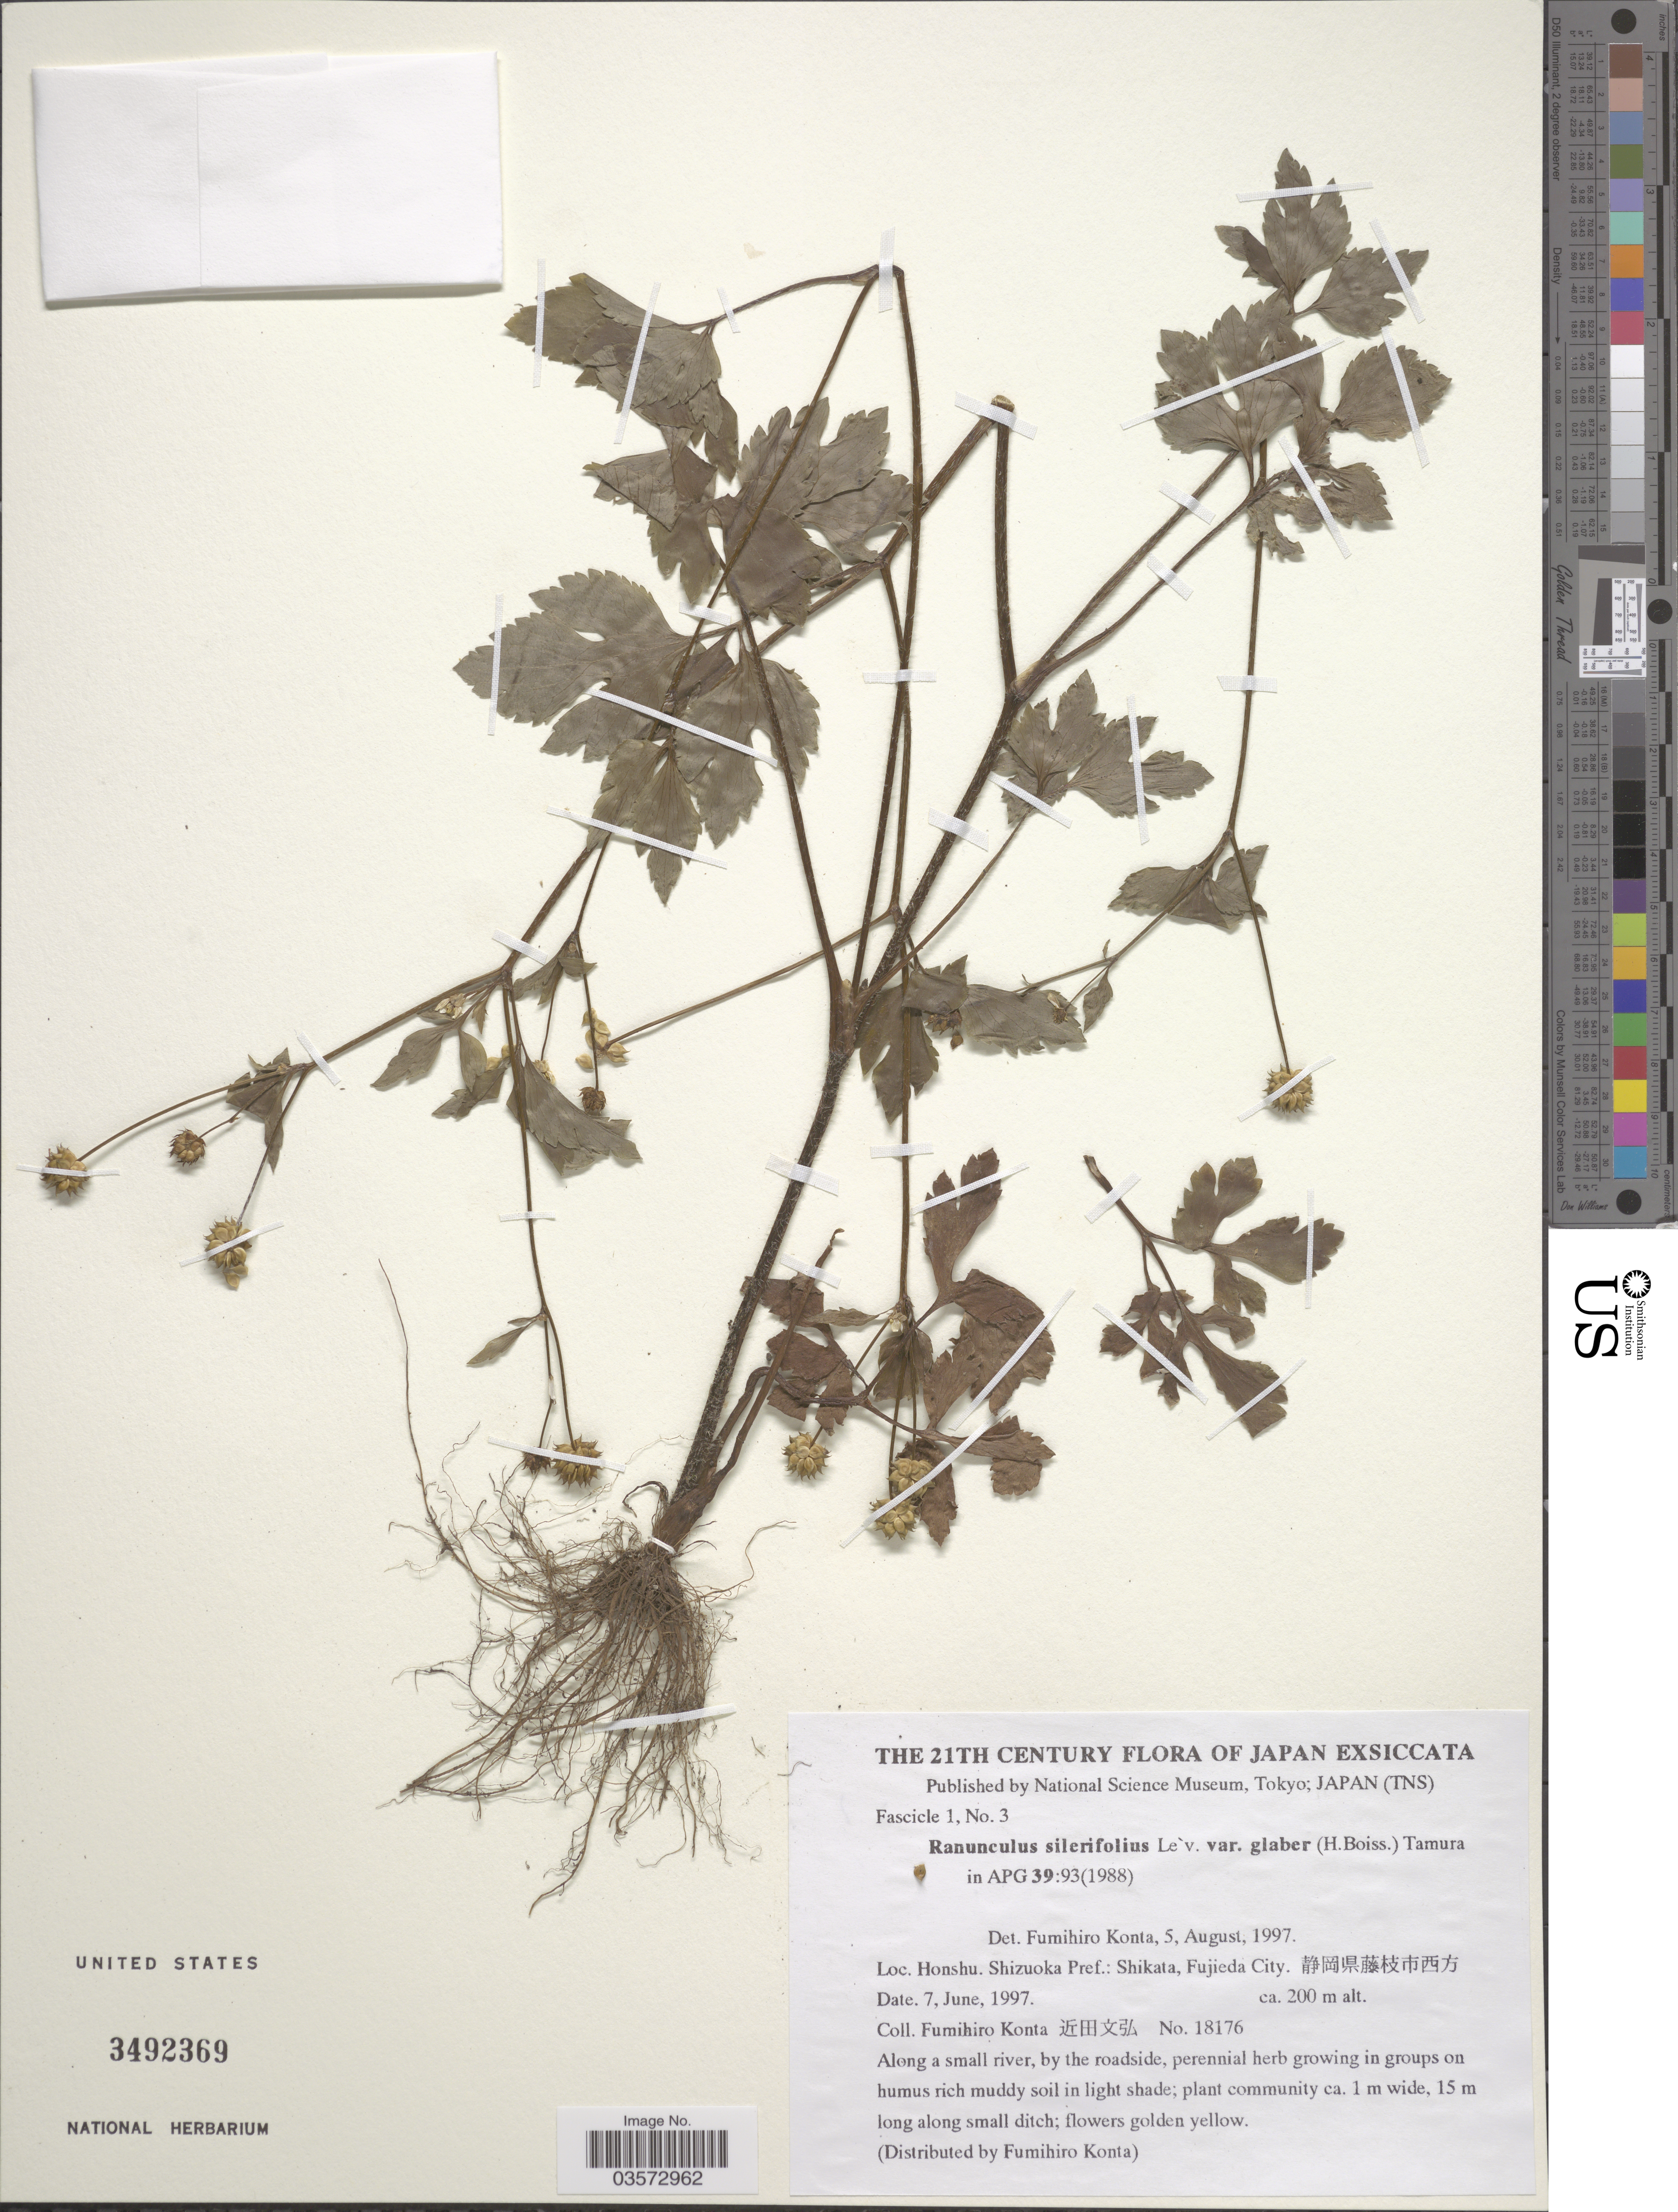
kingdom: Plantae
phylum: Tracheophyta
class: Magnoliopsida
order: Ranunculales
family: Ranunculaceae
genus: Ranunculus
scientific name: Ranunculus silerifolius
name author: H. Lév.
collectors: F. Konta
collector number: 18176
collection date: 1997-06-07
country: Japan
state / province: Sizuoka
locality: Honshu. Shizuoka Pref.: Shikata, Fujieda City. X.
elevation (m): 200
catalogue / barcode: US 3492369